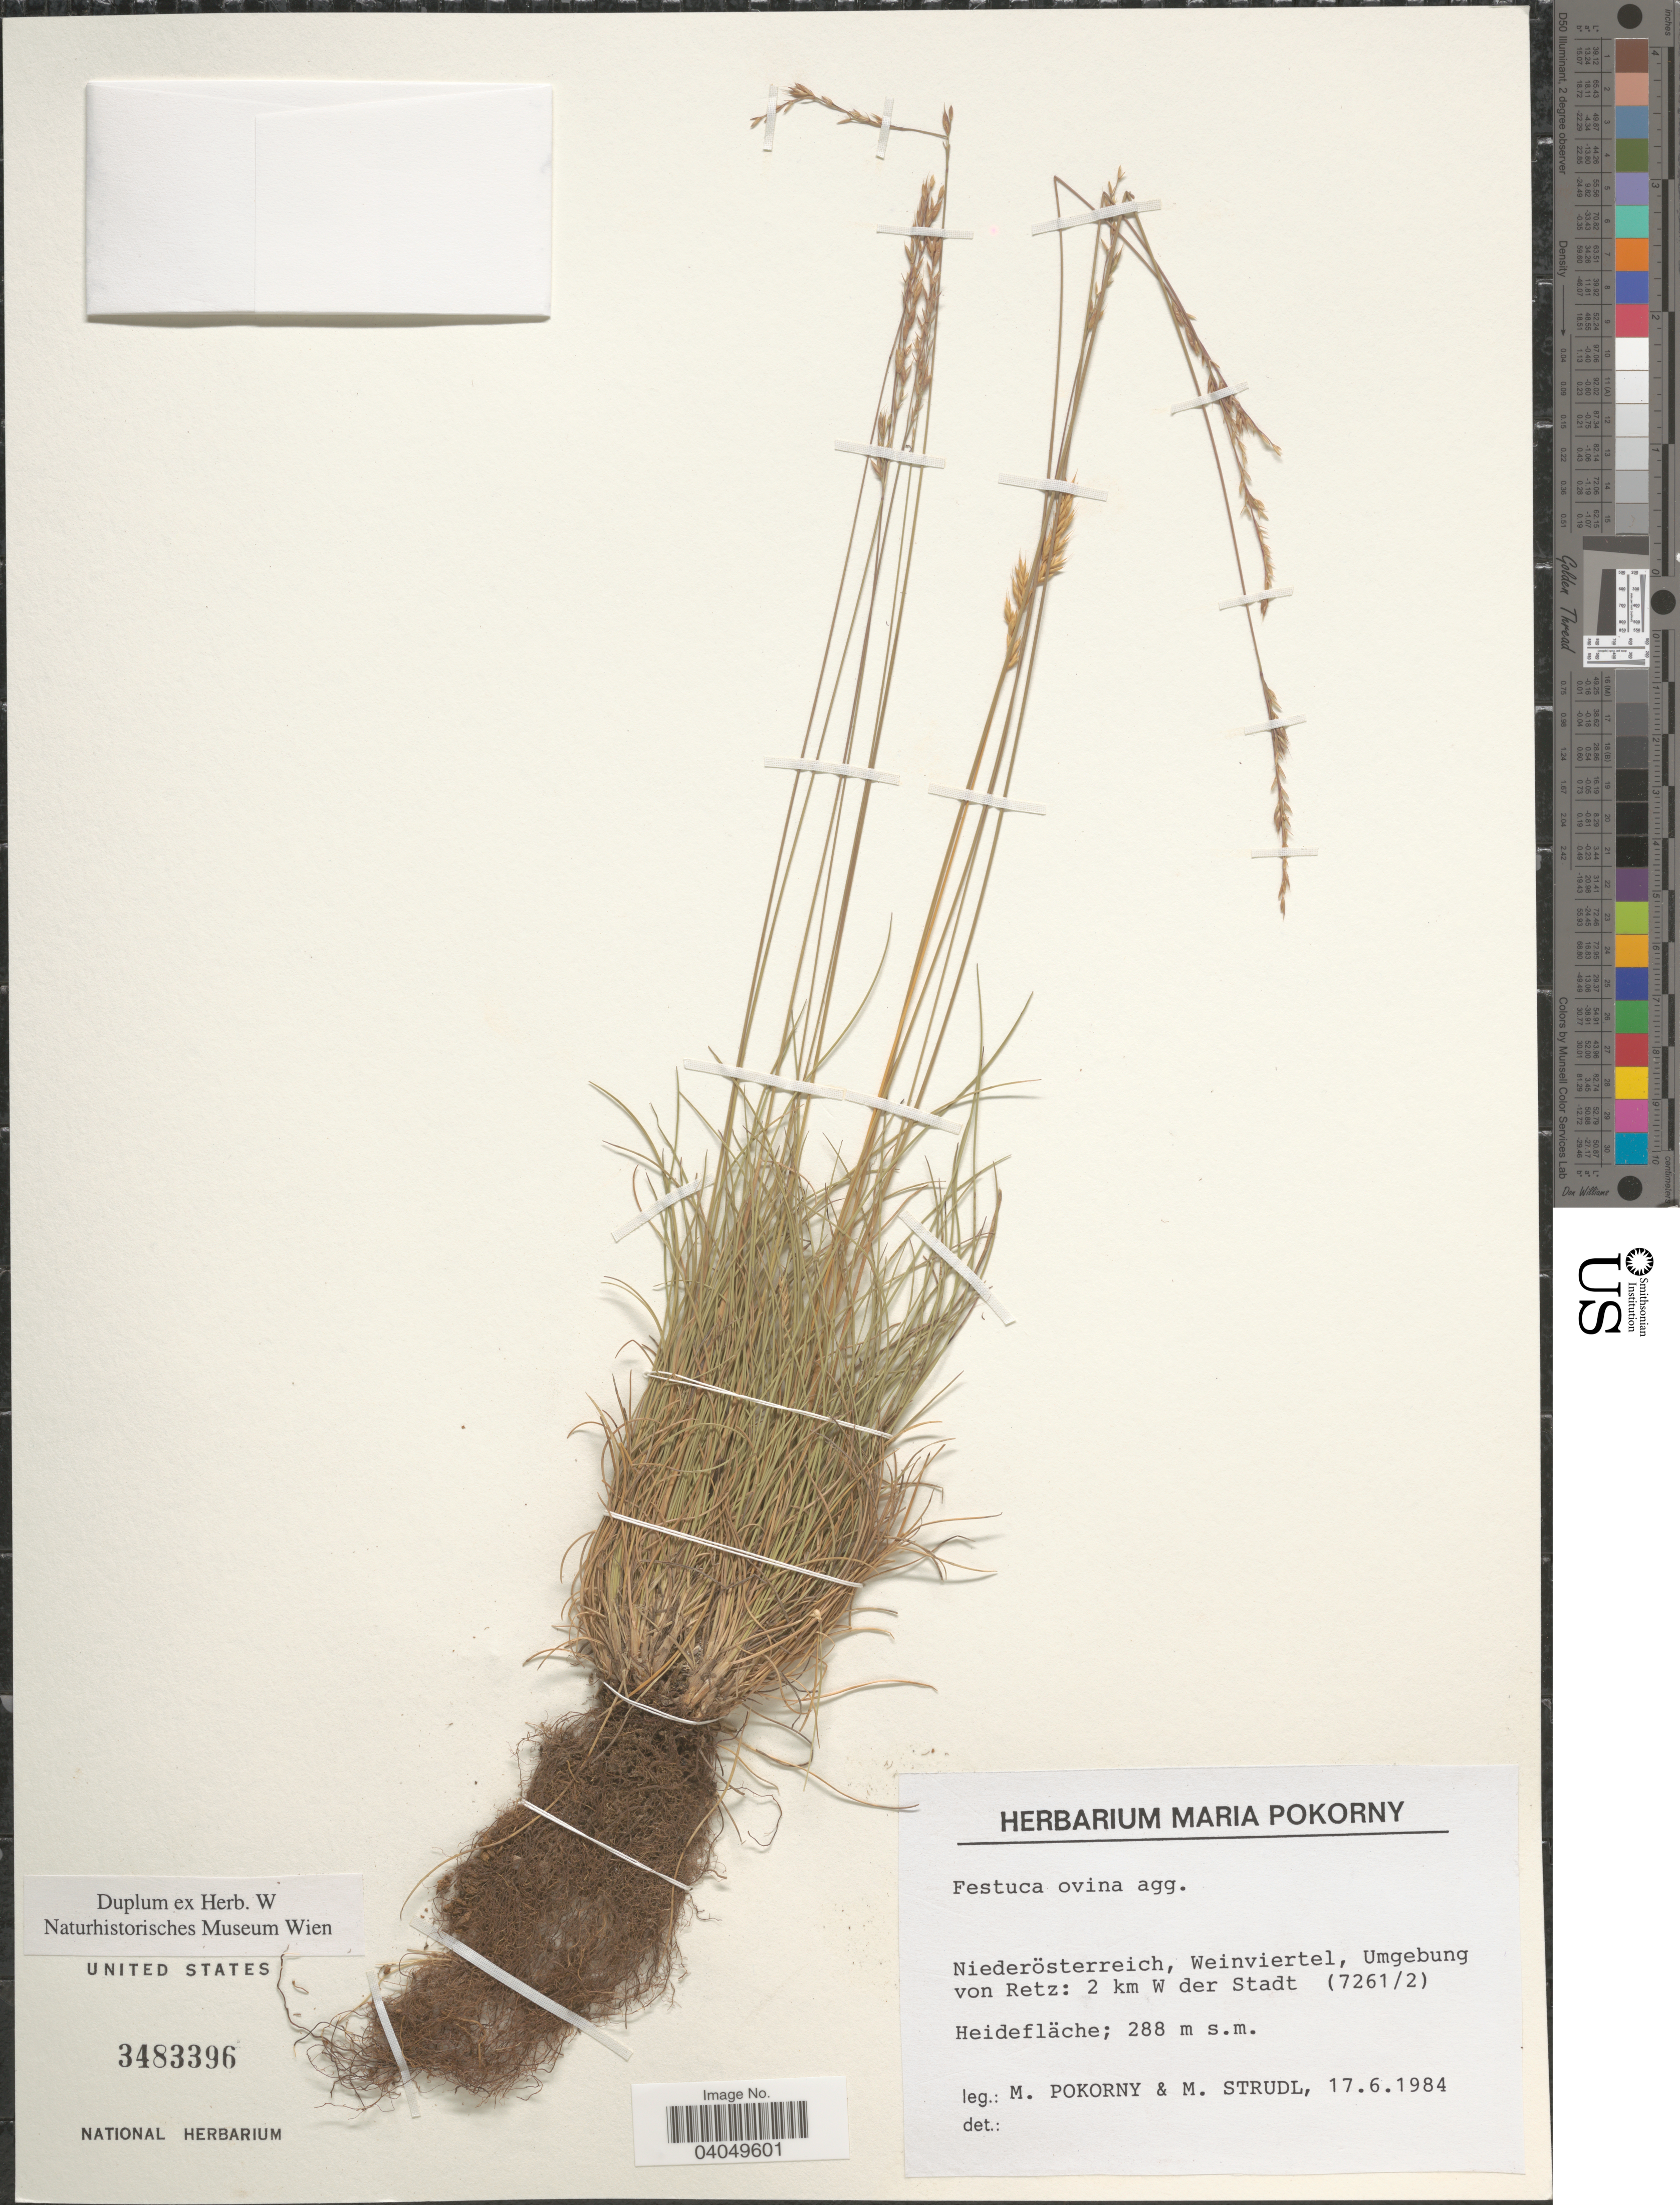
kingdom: Plantae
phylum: Tracheophyta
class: Liliopsida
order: Poales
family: Poaceae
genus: Festuca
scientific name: Festuca ovina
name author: L.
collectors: M. Pokorny & M. Strudl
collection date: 1984-06-17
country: Austria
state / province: Niederosterreich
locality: Weinviertel, Umgebung von Retz: 2 km W der Stadt (7261/2).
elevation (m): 288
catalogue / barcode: US 3483396